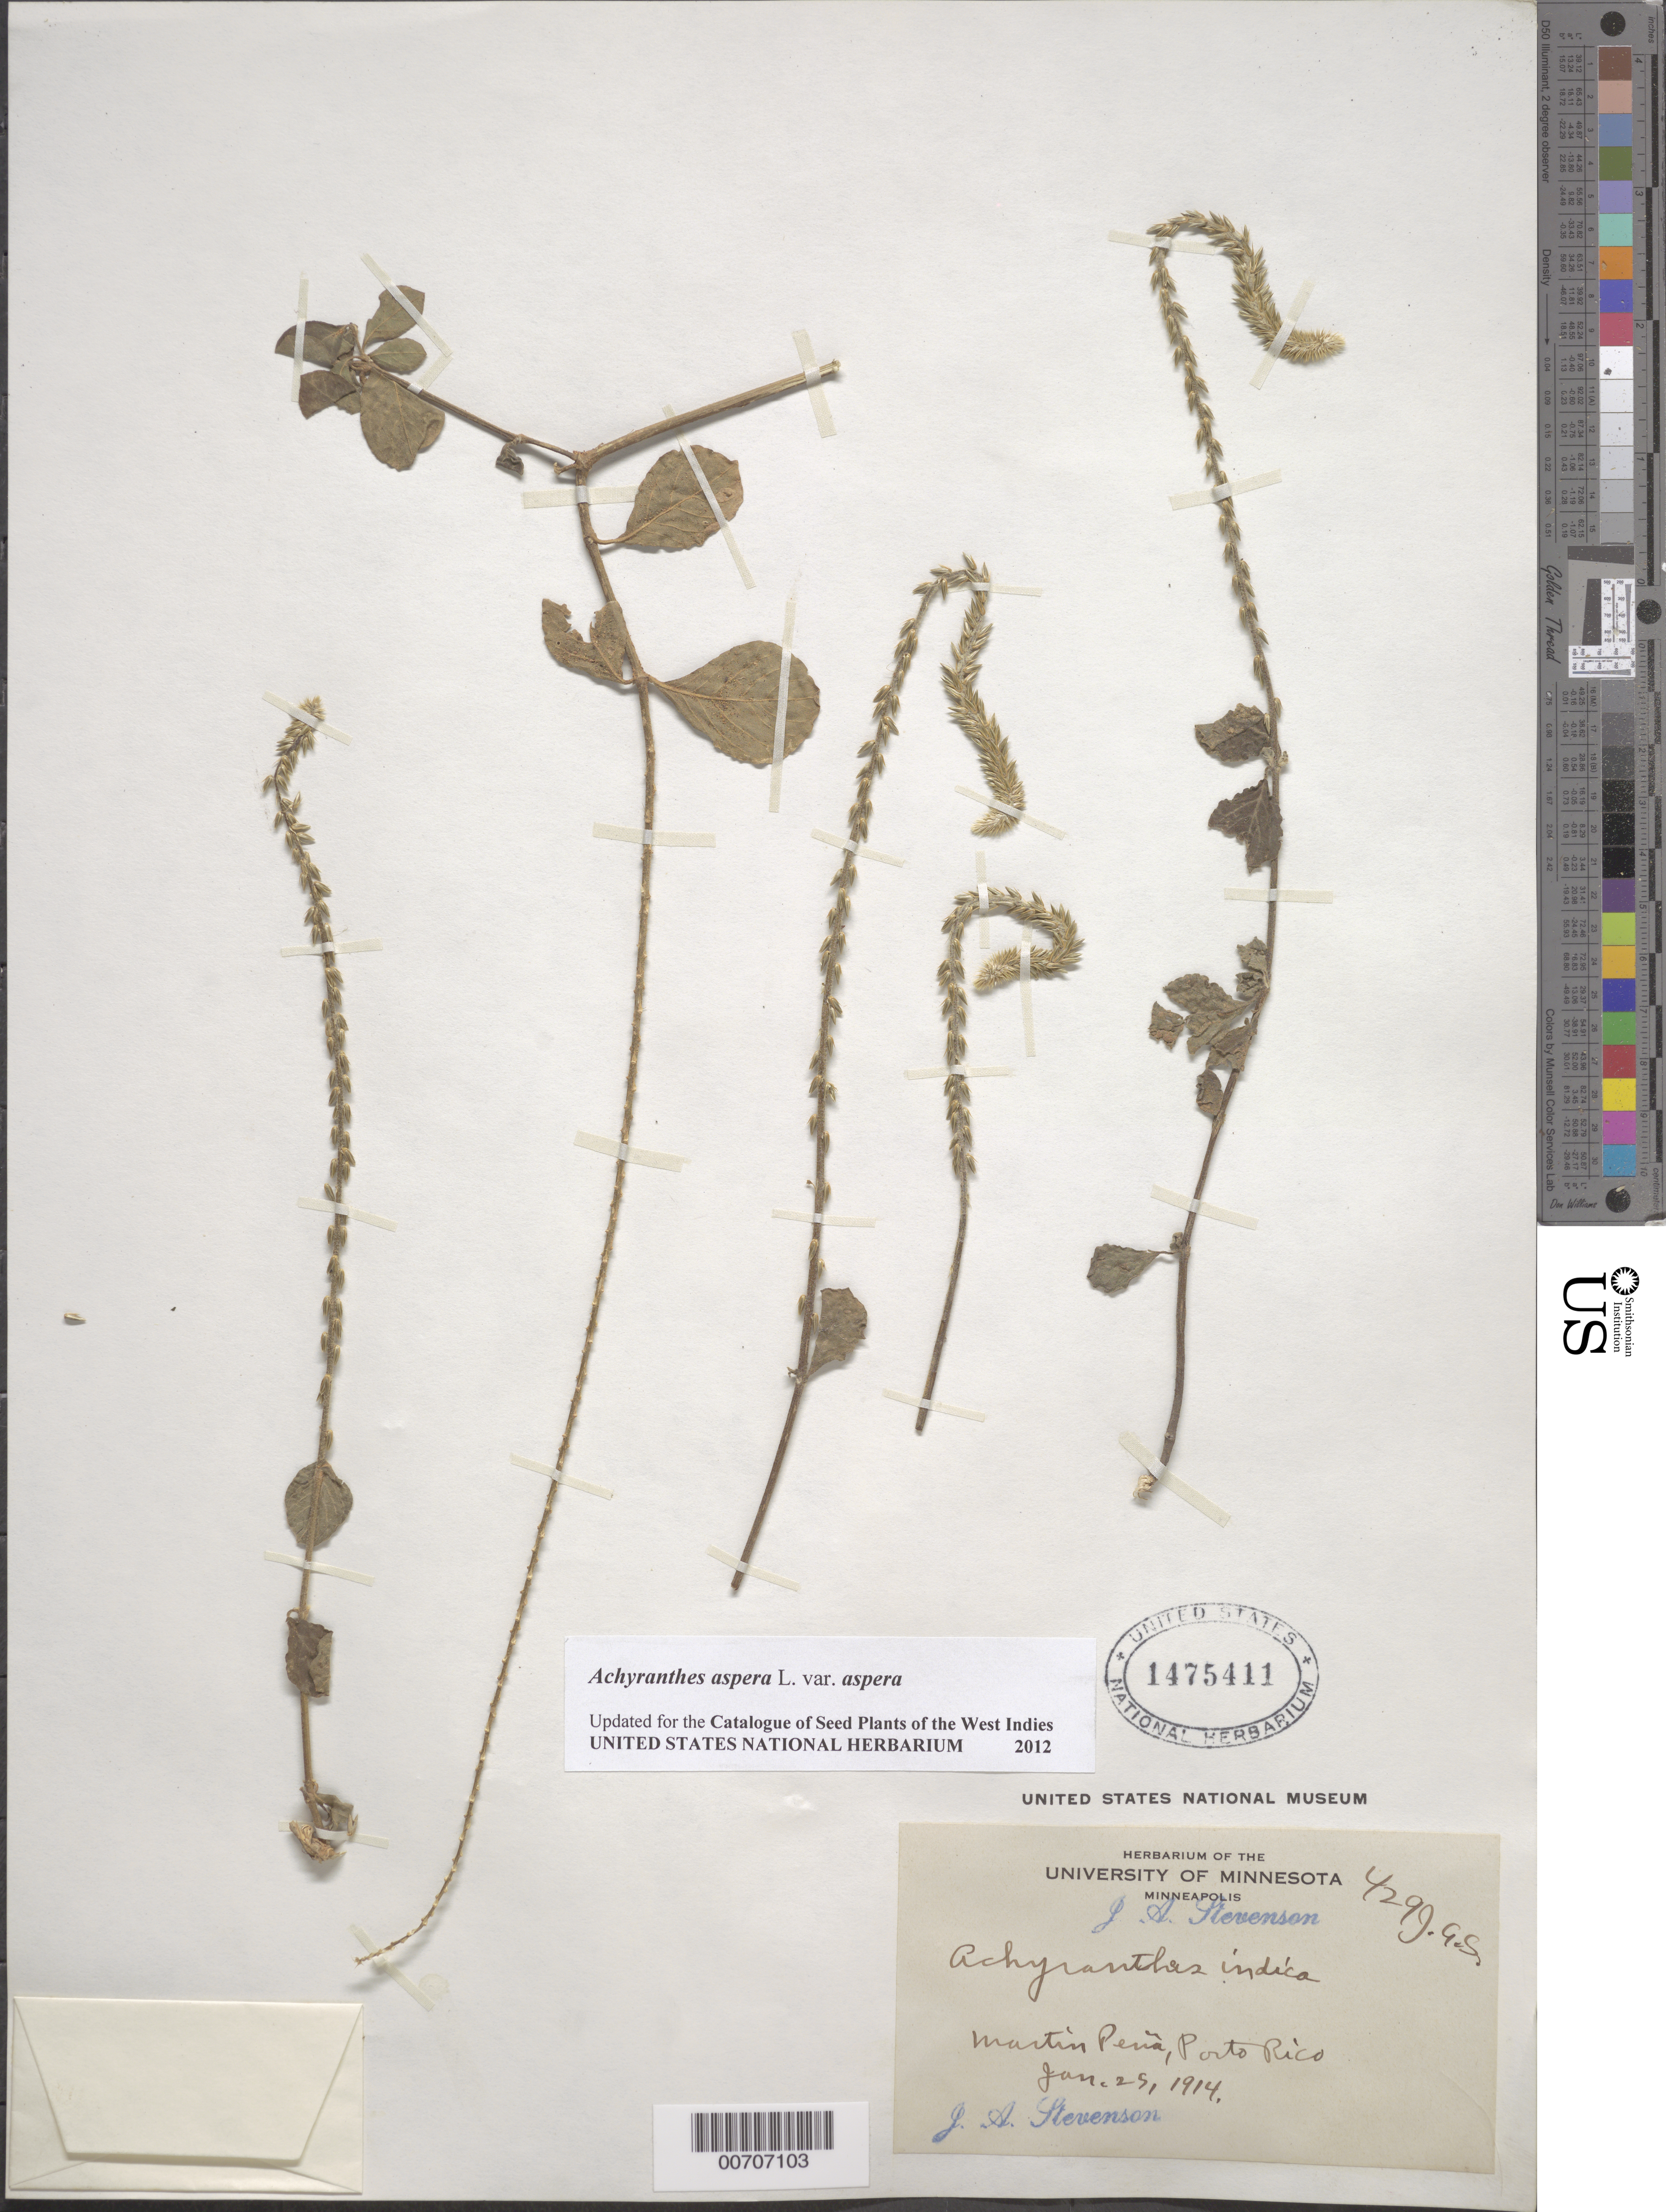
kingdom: Plantae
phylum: Tracheophyta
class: Magnoliopsida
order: Caryophyllales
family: Amaranthaceae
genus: Achyranthes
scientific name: Achyranthes indica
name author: Mill.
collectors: J. Stevenson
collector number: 429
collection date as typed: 25 Jan 1914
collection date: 1914-01-25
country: Puerto Rico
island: Greater Antilles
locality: Martin Peña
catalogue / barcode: US 1475411